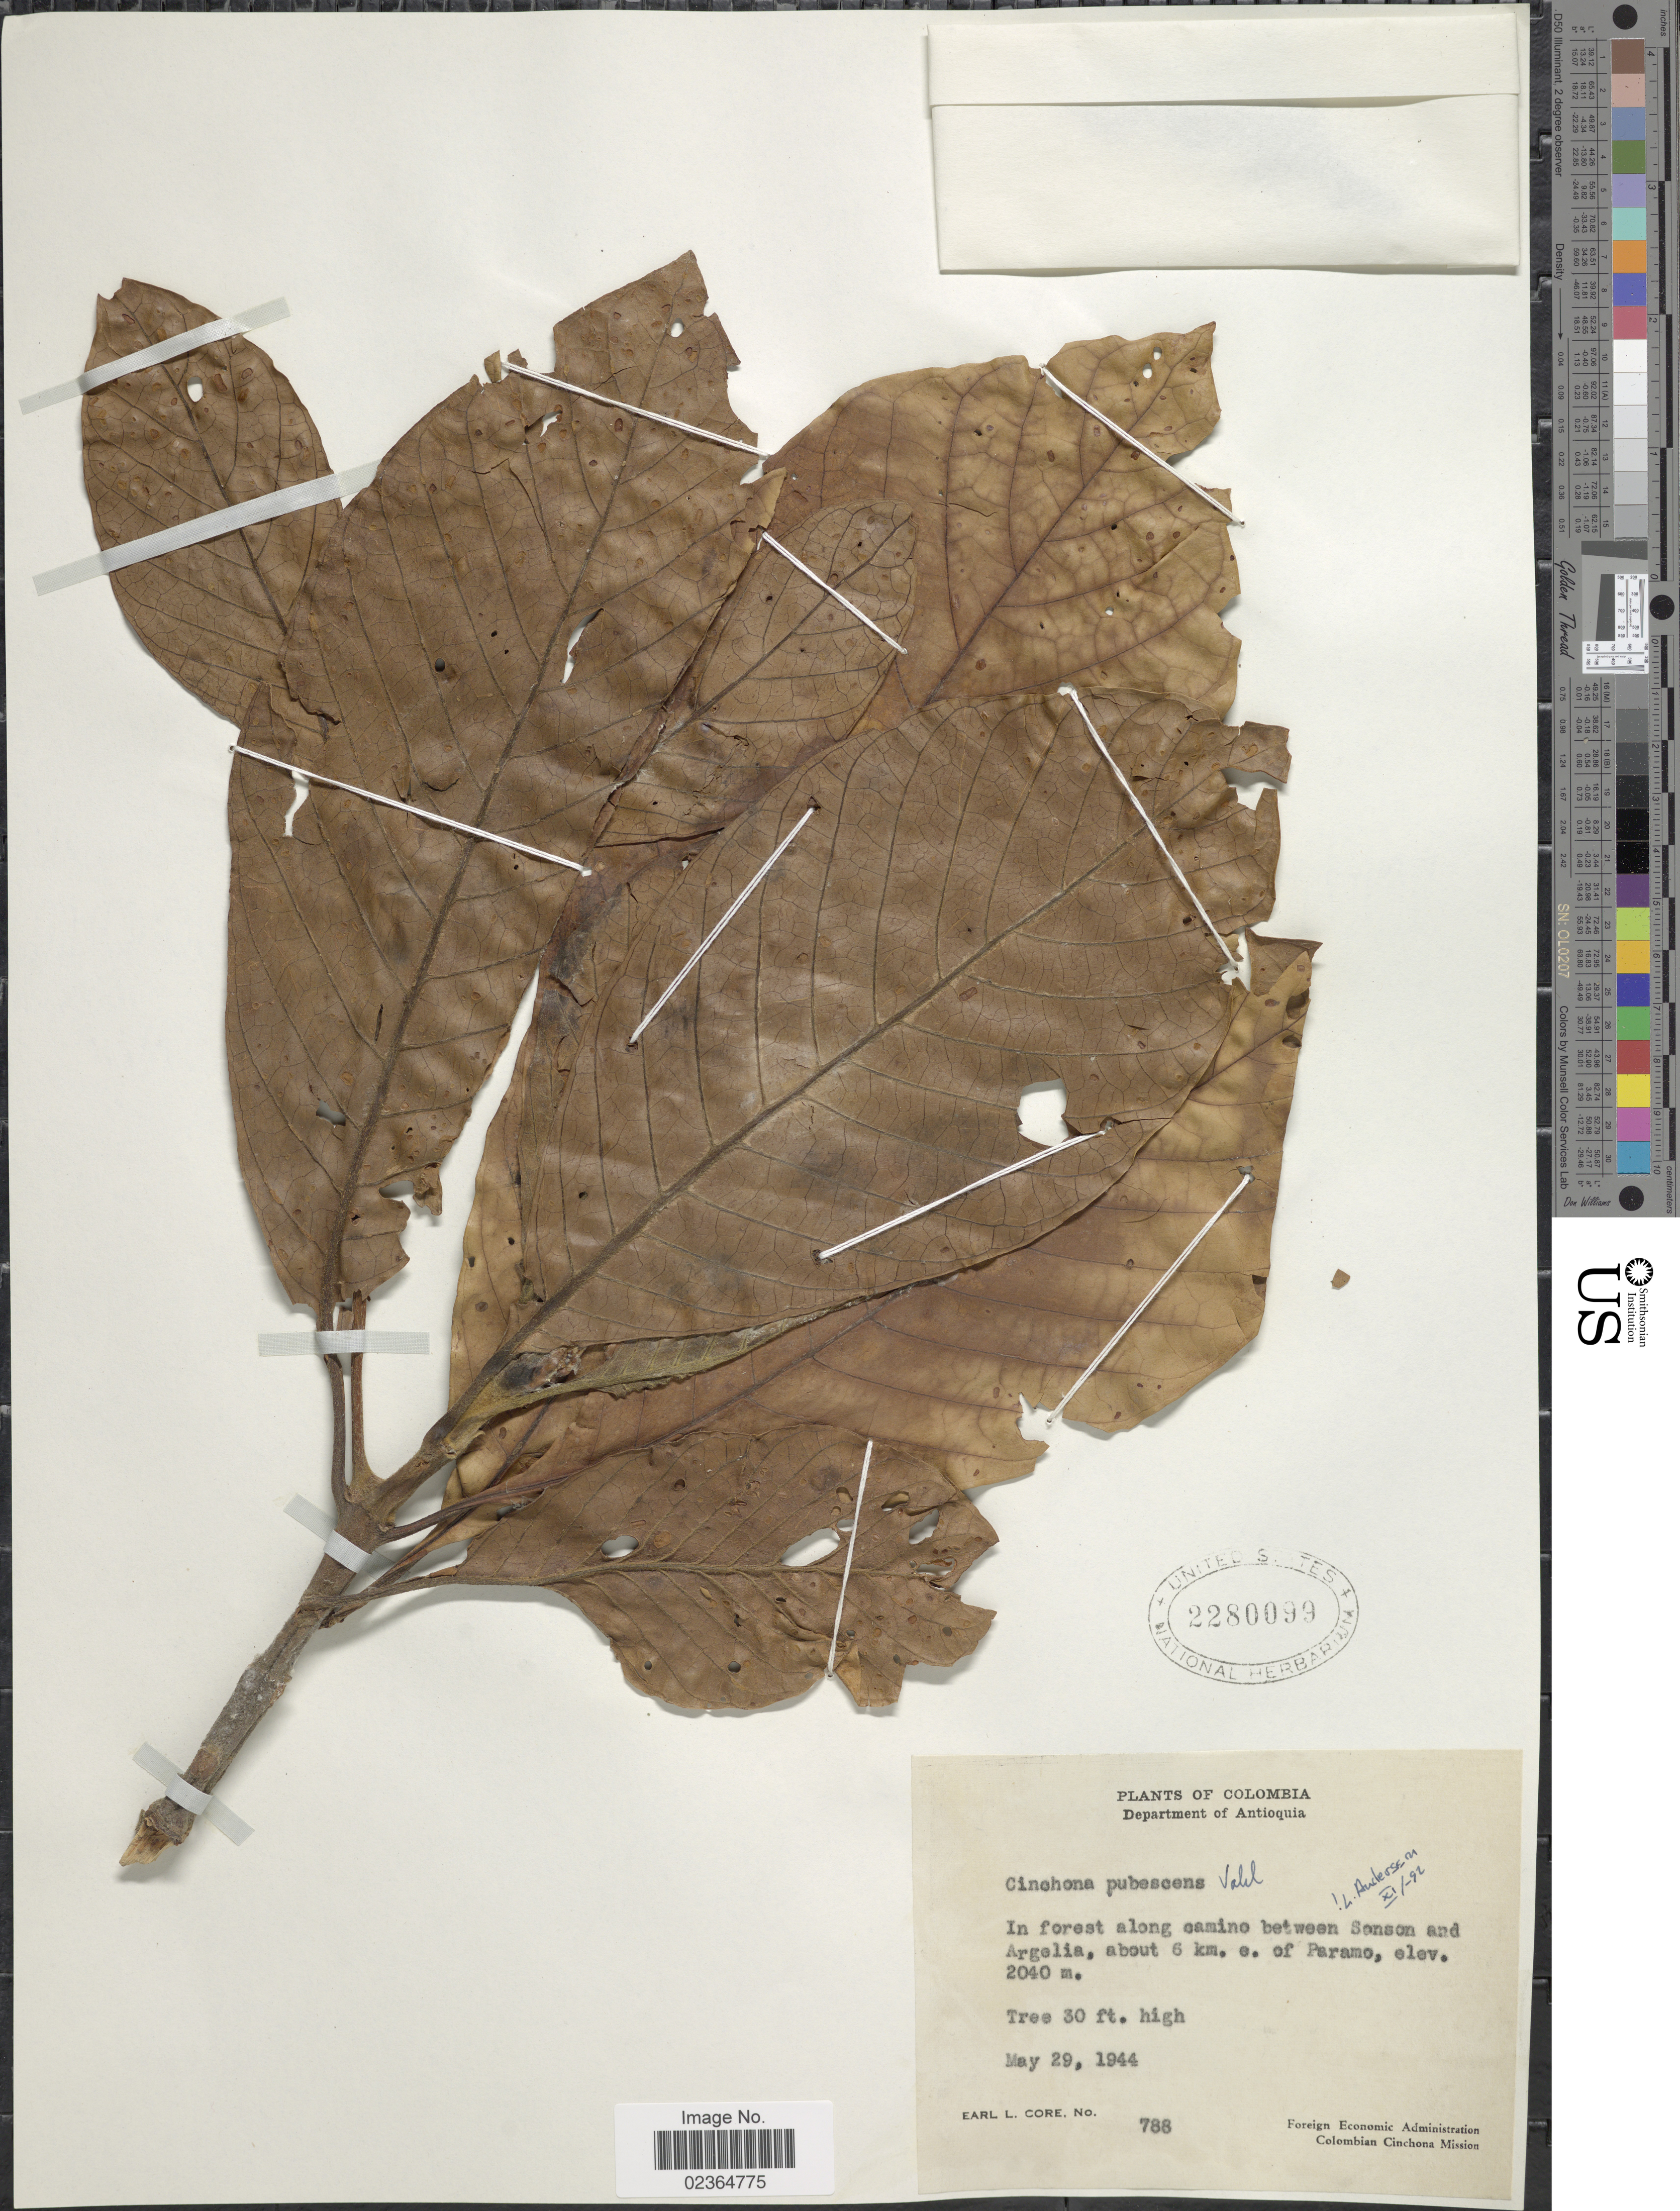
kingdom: Plantae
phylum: Tracheophyta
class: Magnoliopsida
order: Gentianales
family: Rubiaceae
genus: Cinchona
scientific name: Cinchona pubescens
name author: Vahl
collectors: E. L. Core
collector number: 788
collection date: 1944-05-29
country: Colombia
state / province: Antioquia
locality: Along camino between Sonson and Argelia, about 6 km. e. of Paramo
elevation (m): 2040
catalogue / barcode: US 2280099